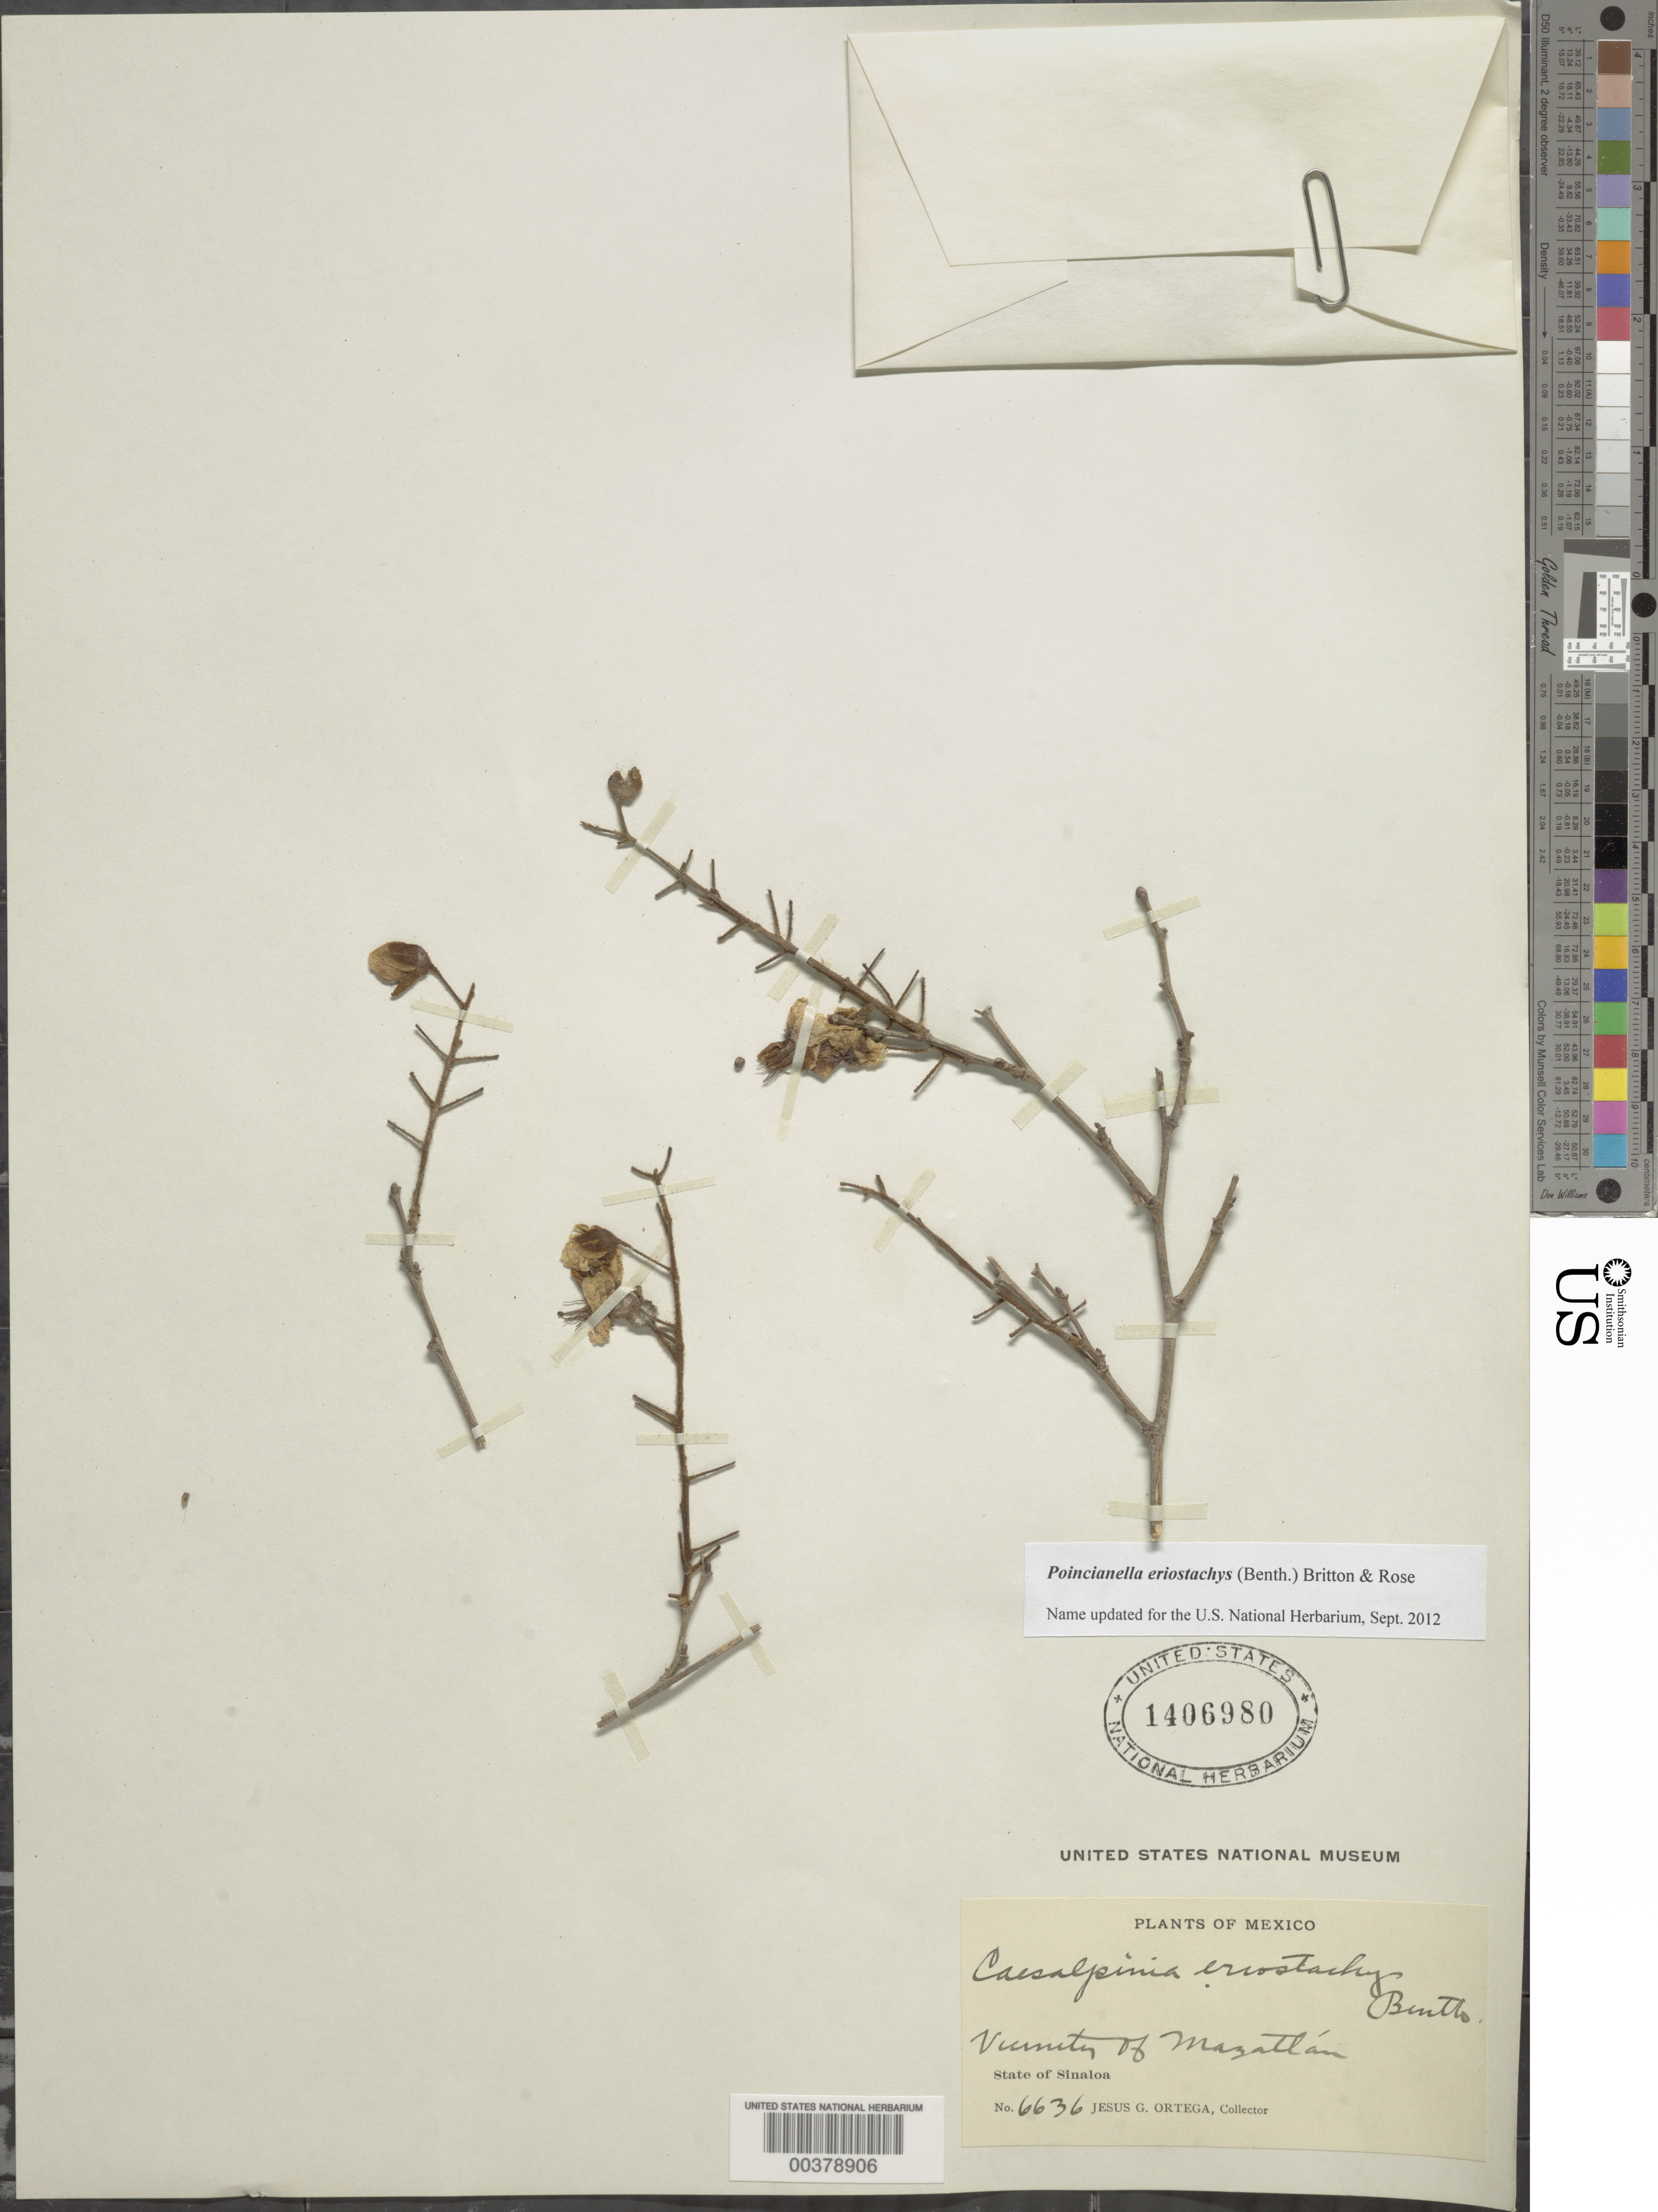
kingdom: Plantae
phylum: Tracheophyta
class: Magnoliopsida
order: Fabales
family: Fabaceae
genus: Cenostigma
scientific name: Cenostigma eriostachys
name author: (Benth.) Gagnon & G.P. Lewis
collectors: J. Ortega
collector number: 6636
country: Mexico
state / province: Sinaloa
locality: Vicinity of Mazatlan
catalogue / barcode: US 1406980